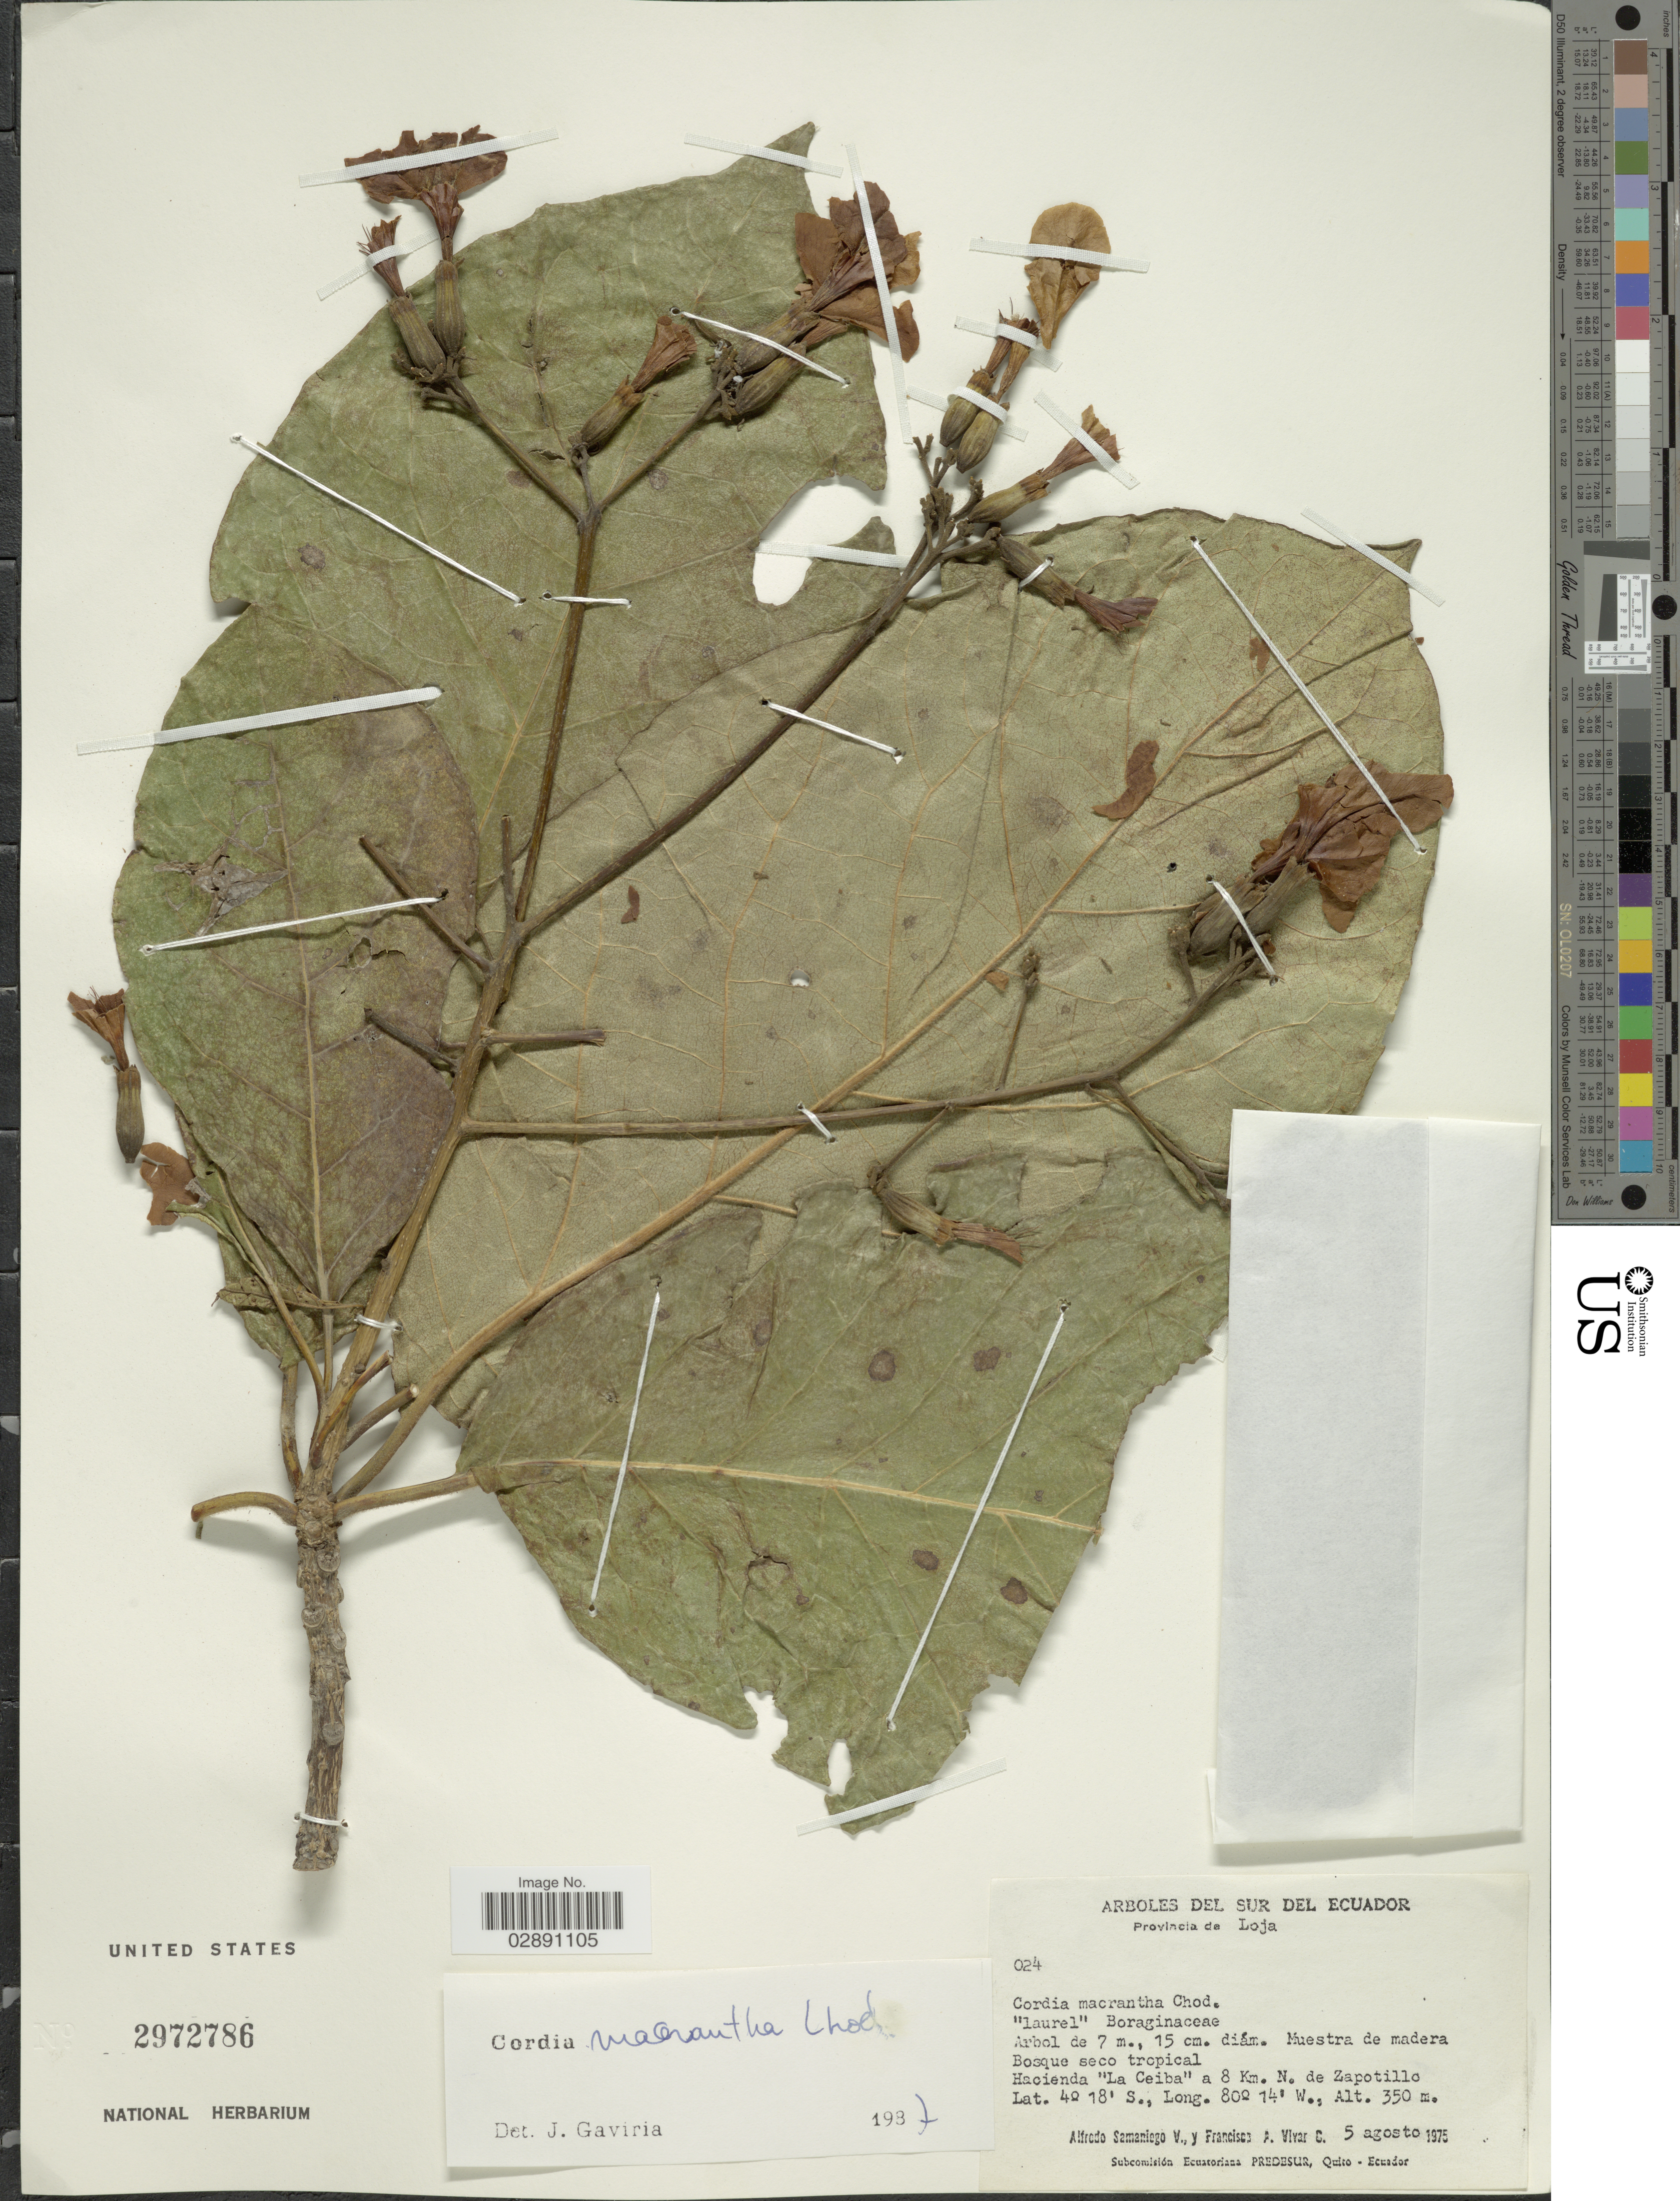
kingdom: Plantae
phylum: Tracheophyta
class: Magnoliopsida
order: Boraginales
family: Cordiaceae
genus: Cordia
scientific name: Cordia macrantha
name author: S.F. Blake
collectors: A. V. Samaniego & F. A. Vivar C.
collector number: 024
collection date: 1975-08-05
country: Ecuador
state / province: Loja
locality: Hacienda "La Ceiba" a 8 Km. N. de Zapotillo.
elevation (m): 350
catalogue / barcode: US 2972786